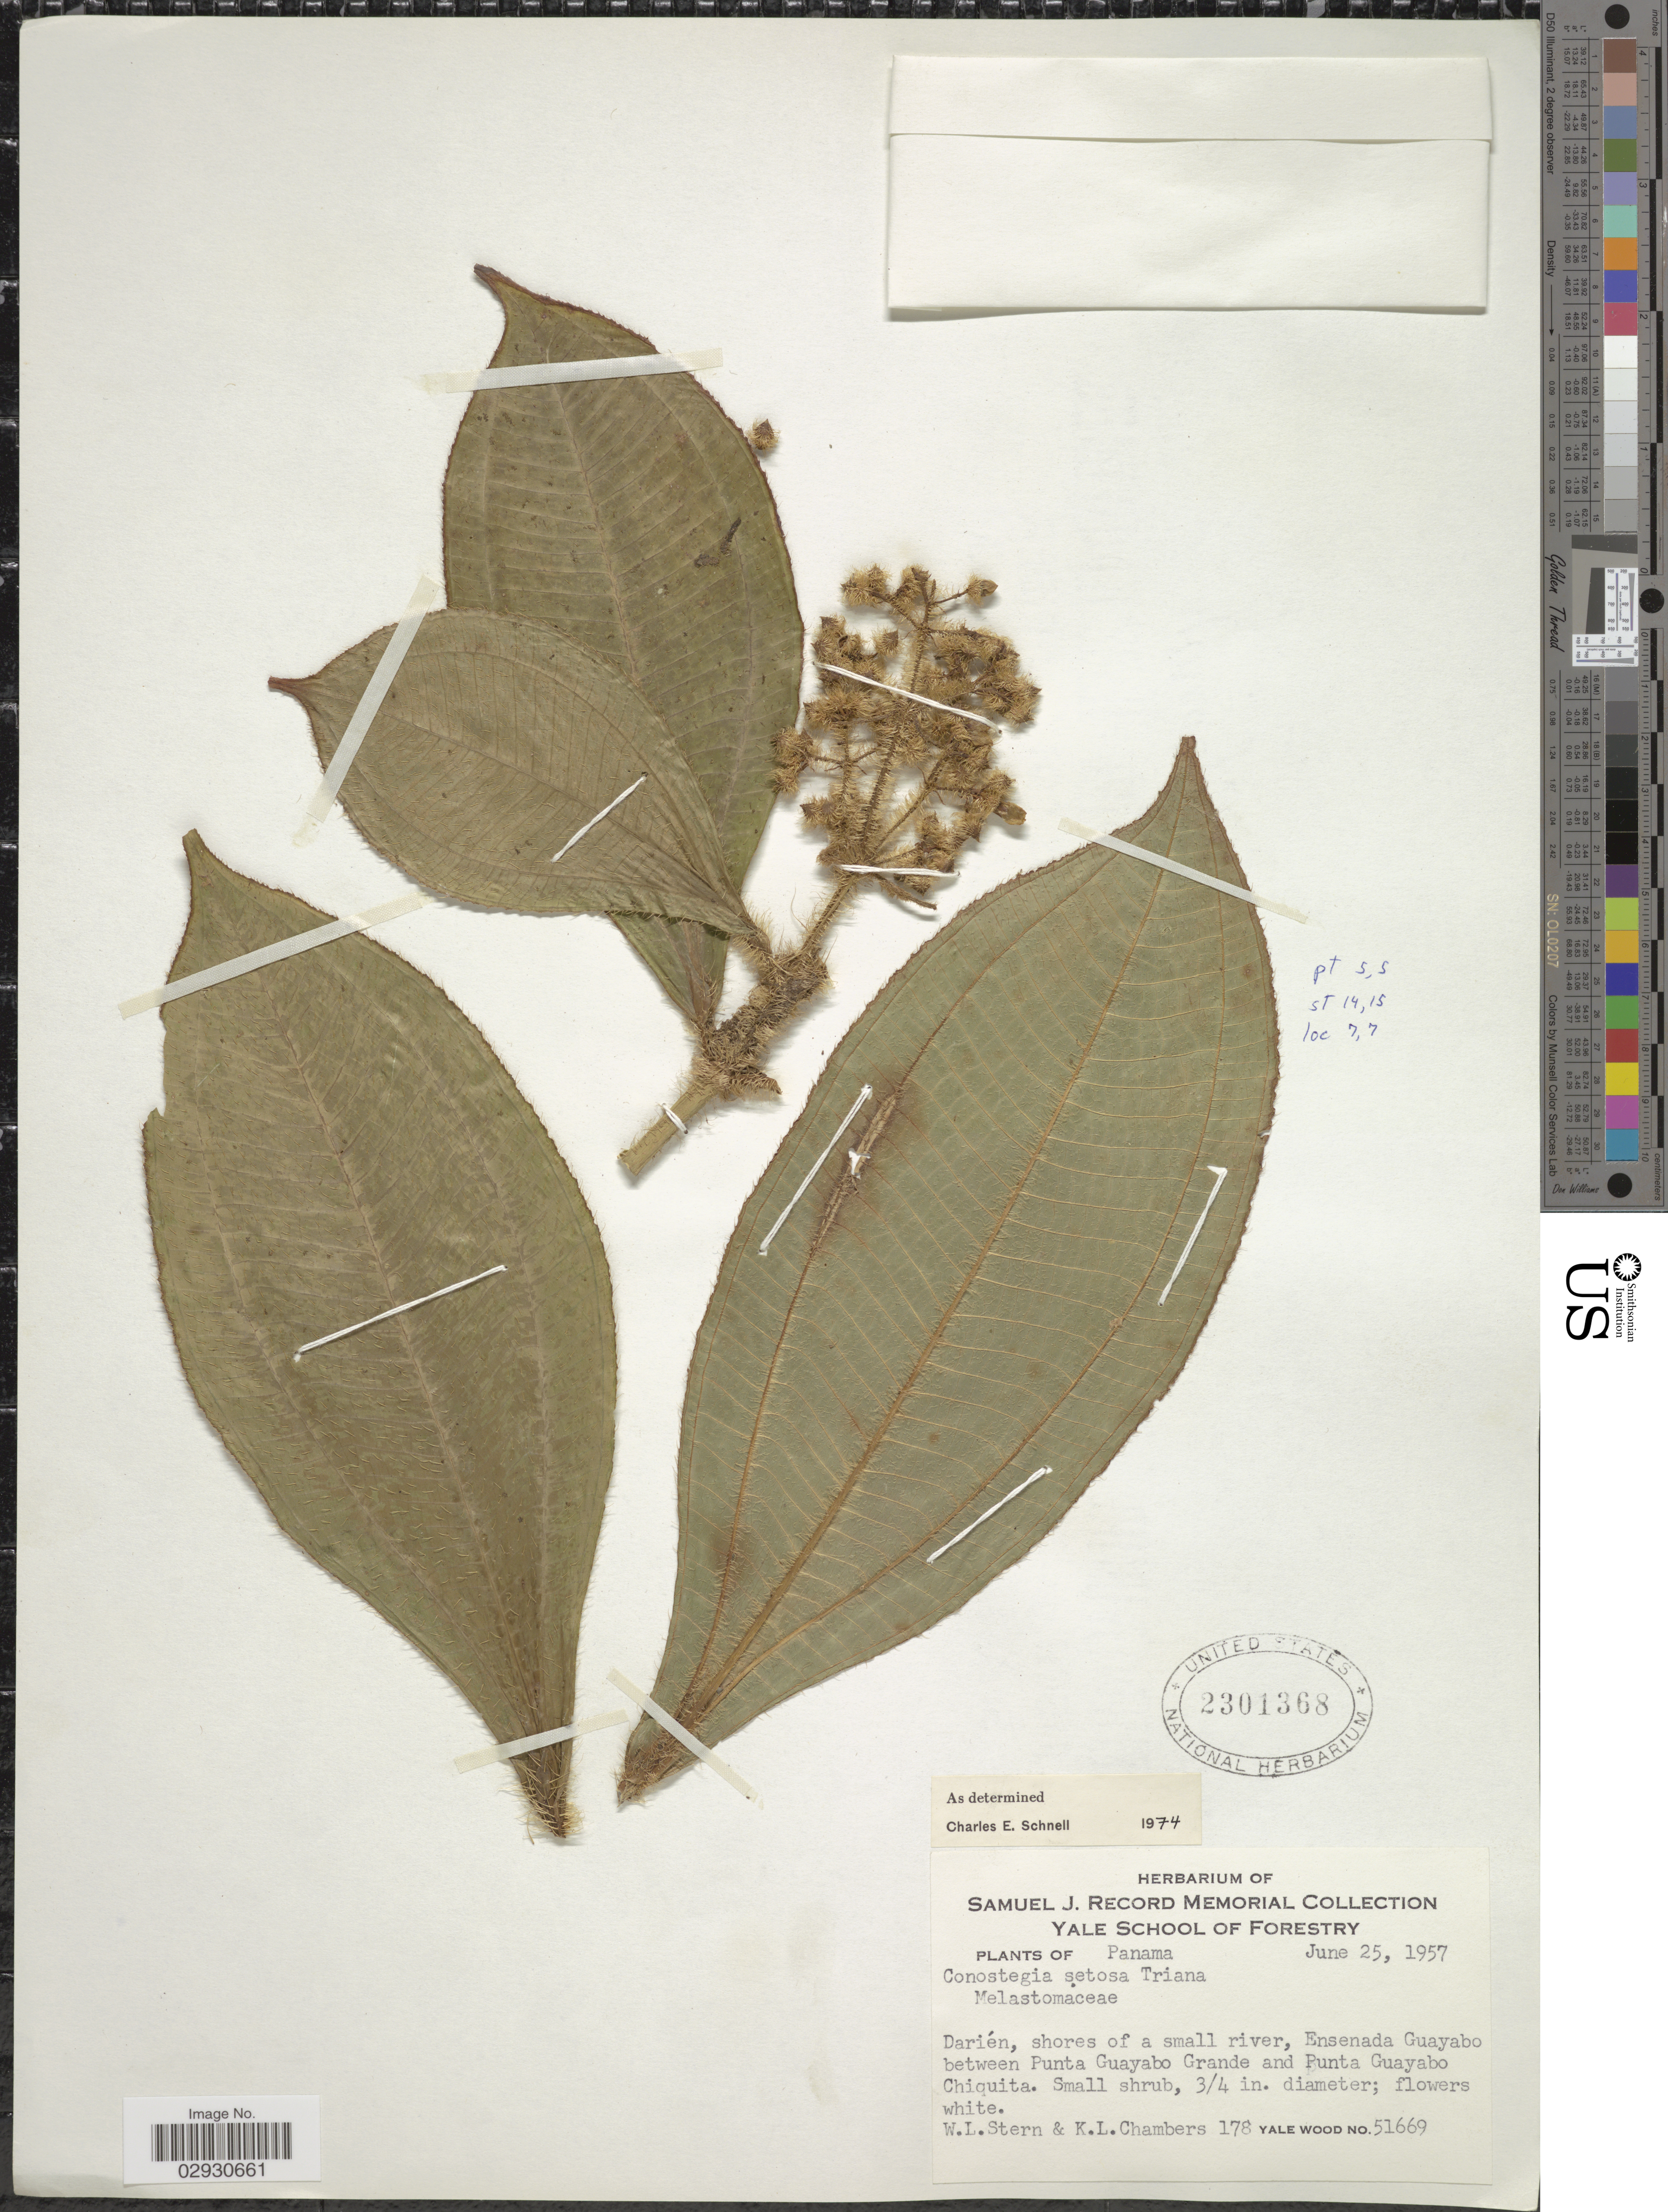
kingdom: Plantae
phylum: Tracheophyta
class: Magnoliopsida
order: Myrtales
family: Melastomataceae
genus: Conostegia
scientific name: Conostegia setosa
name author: Triana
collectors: W. L. Stern & K. Chambers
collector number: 178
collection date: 1957-06-25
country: Panama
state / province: Darién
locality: Panama. Darién, shores of a small river, Ensenada Guayabo between Punta Guayabo Grande and Punta Guayabo Chiquita.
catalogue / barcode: US 2301368